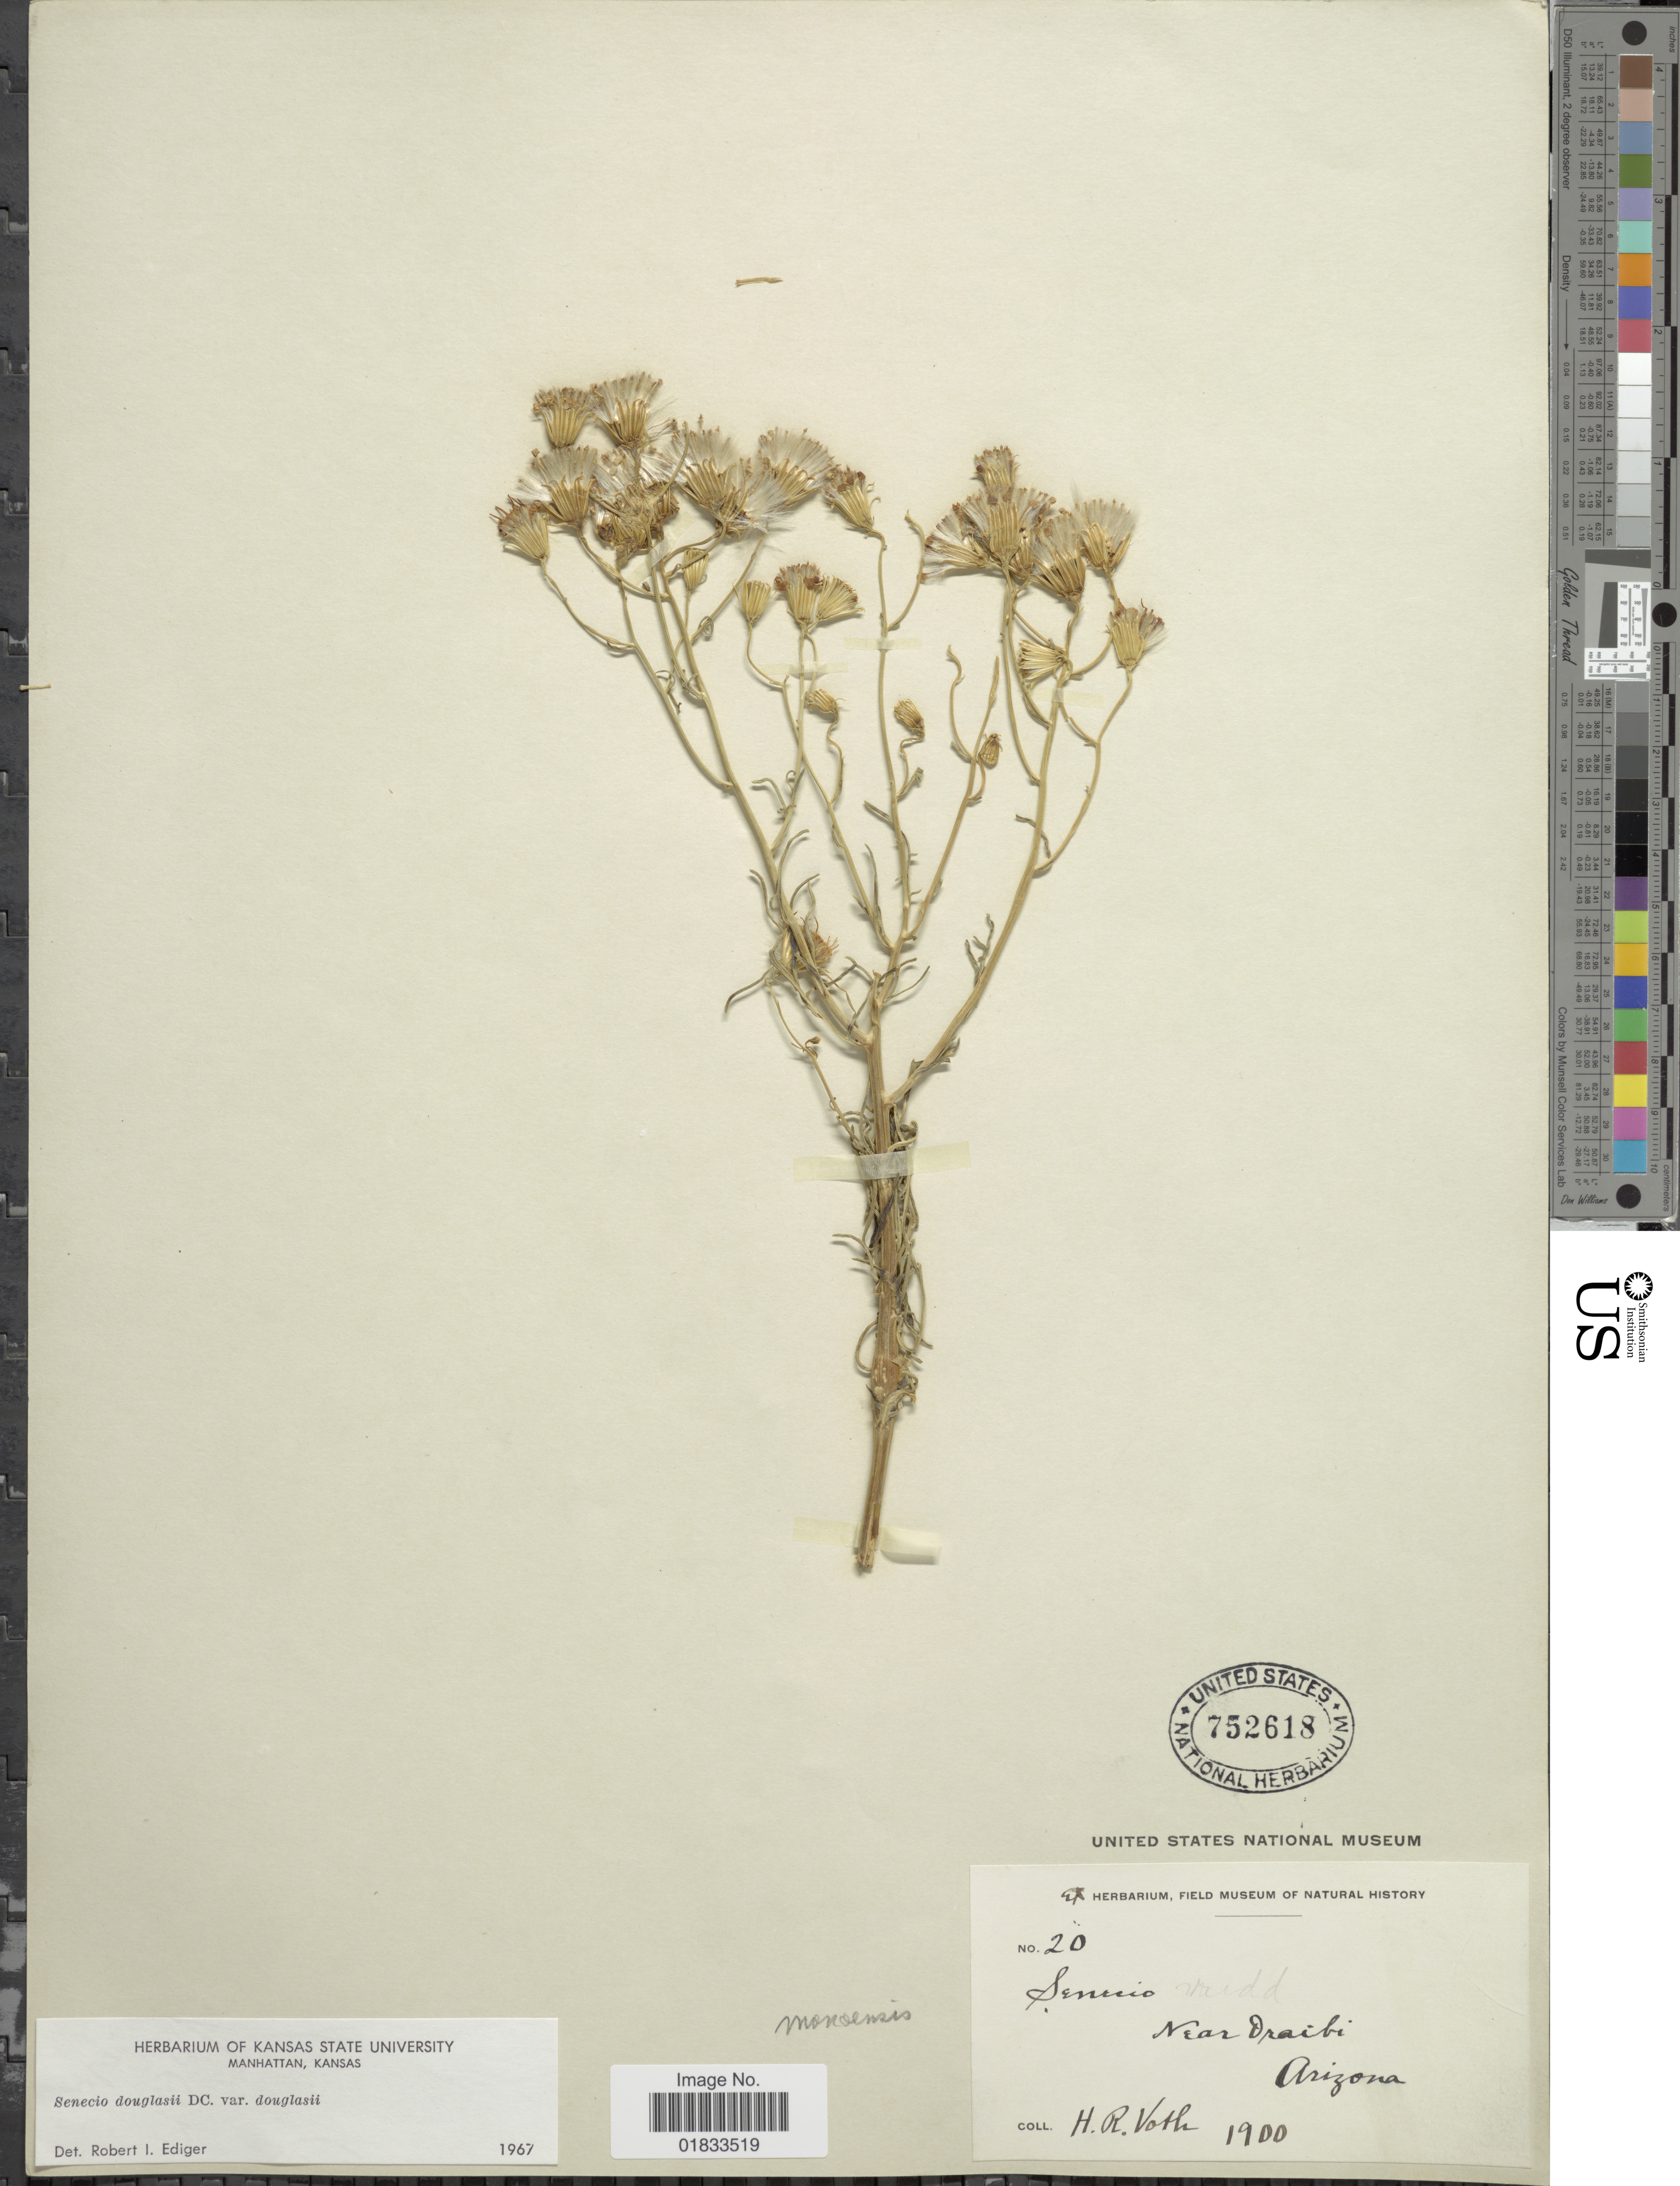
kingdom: Plantae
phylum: Tracheophyta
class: Magnoliopsida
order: Asterales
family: Asteraceae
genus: Senecio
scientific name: Senecio flaccidus var. douglasii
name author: (DC.) B.L. Turner & T.M. Barkley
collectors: H. Voth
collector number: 20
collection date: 1900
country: United States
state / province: Arizona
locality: Near Draibi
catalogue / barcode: US 752618